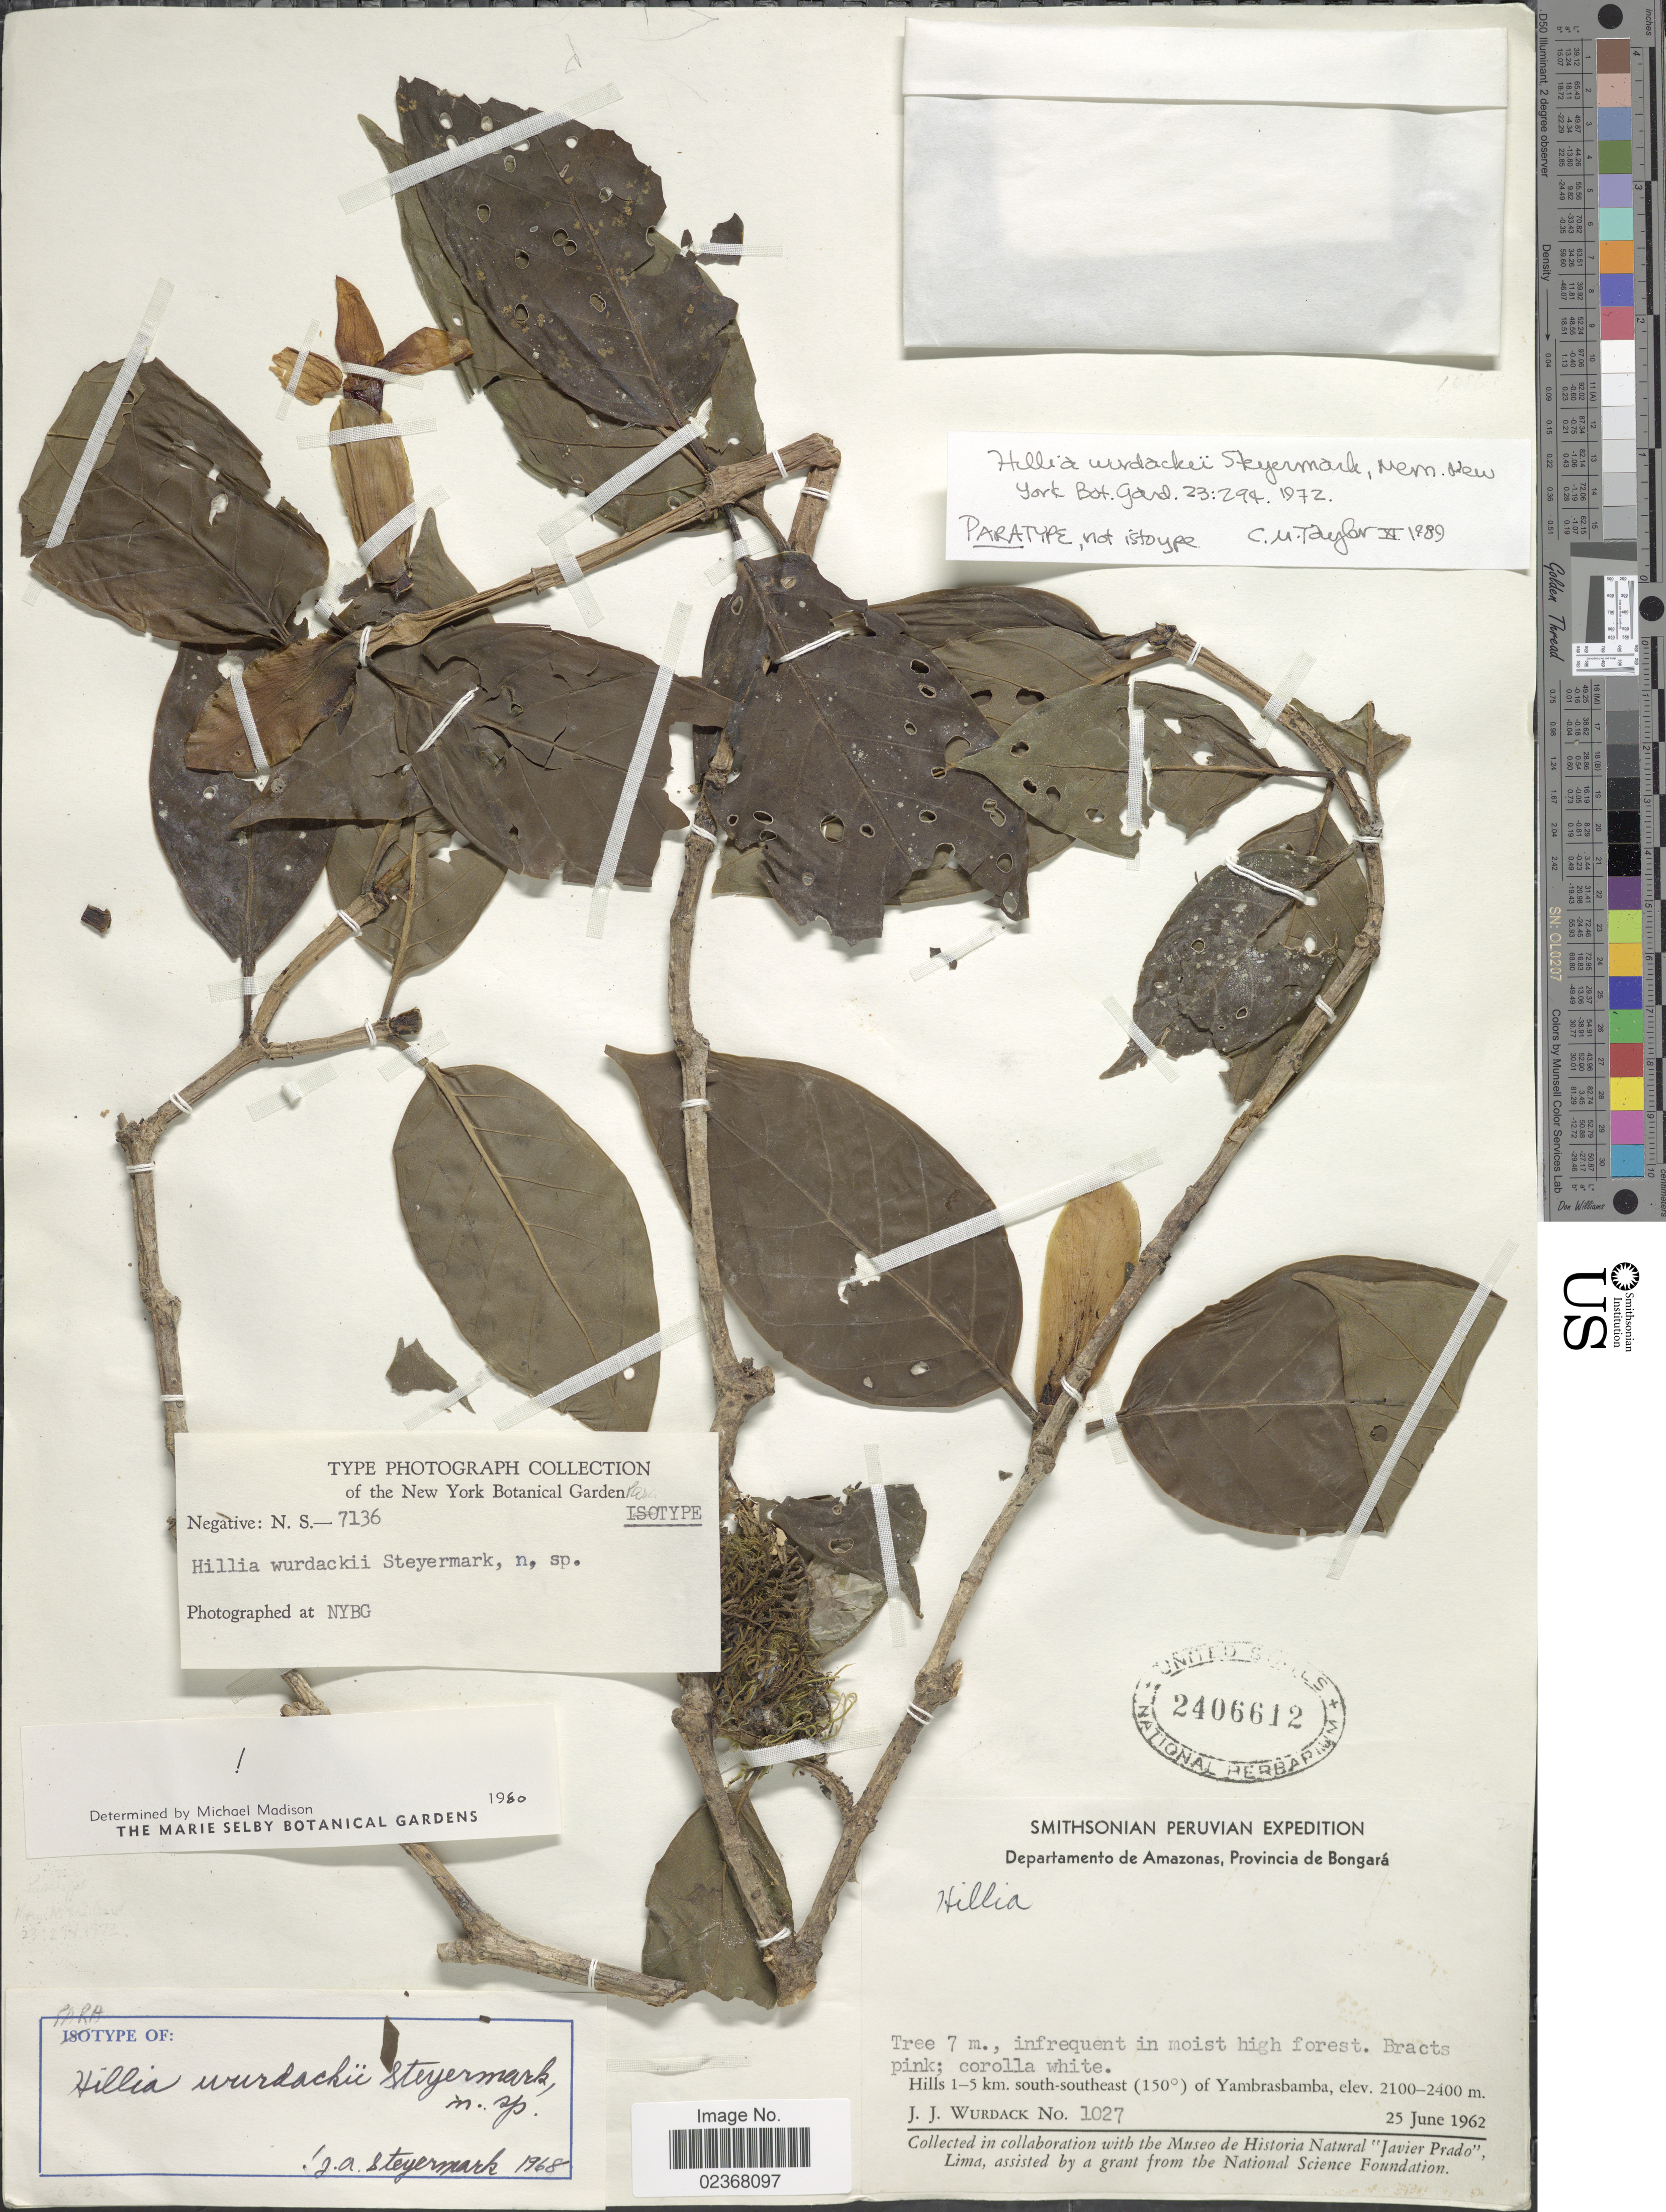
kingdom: Plantae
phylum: Tracheophyta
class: Magnoliopsida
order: Gentianales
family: Rubiaceae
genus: Hillia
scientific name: Hillia wurdackii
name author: Steyerm.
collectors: J. J. Wurdack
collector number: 1027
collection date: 1962-06-25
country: Peru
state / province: Amazonas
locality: Departamento de Amazonas, Provincia de Bongara, Hills 1-5 km. south-southeast (150°) of Yambrasbamba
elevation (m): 2100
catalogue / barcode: US 2406612